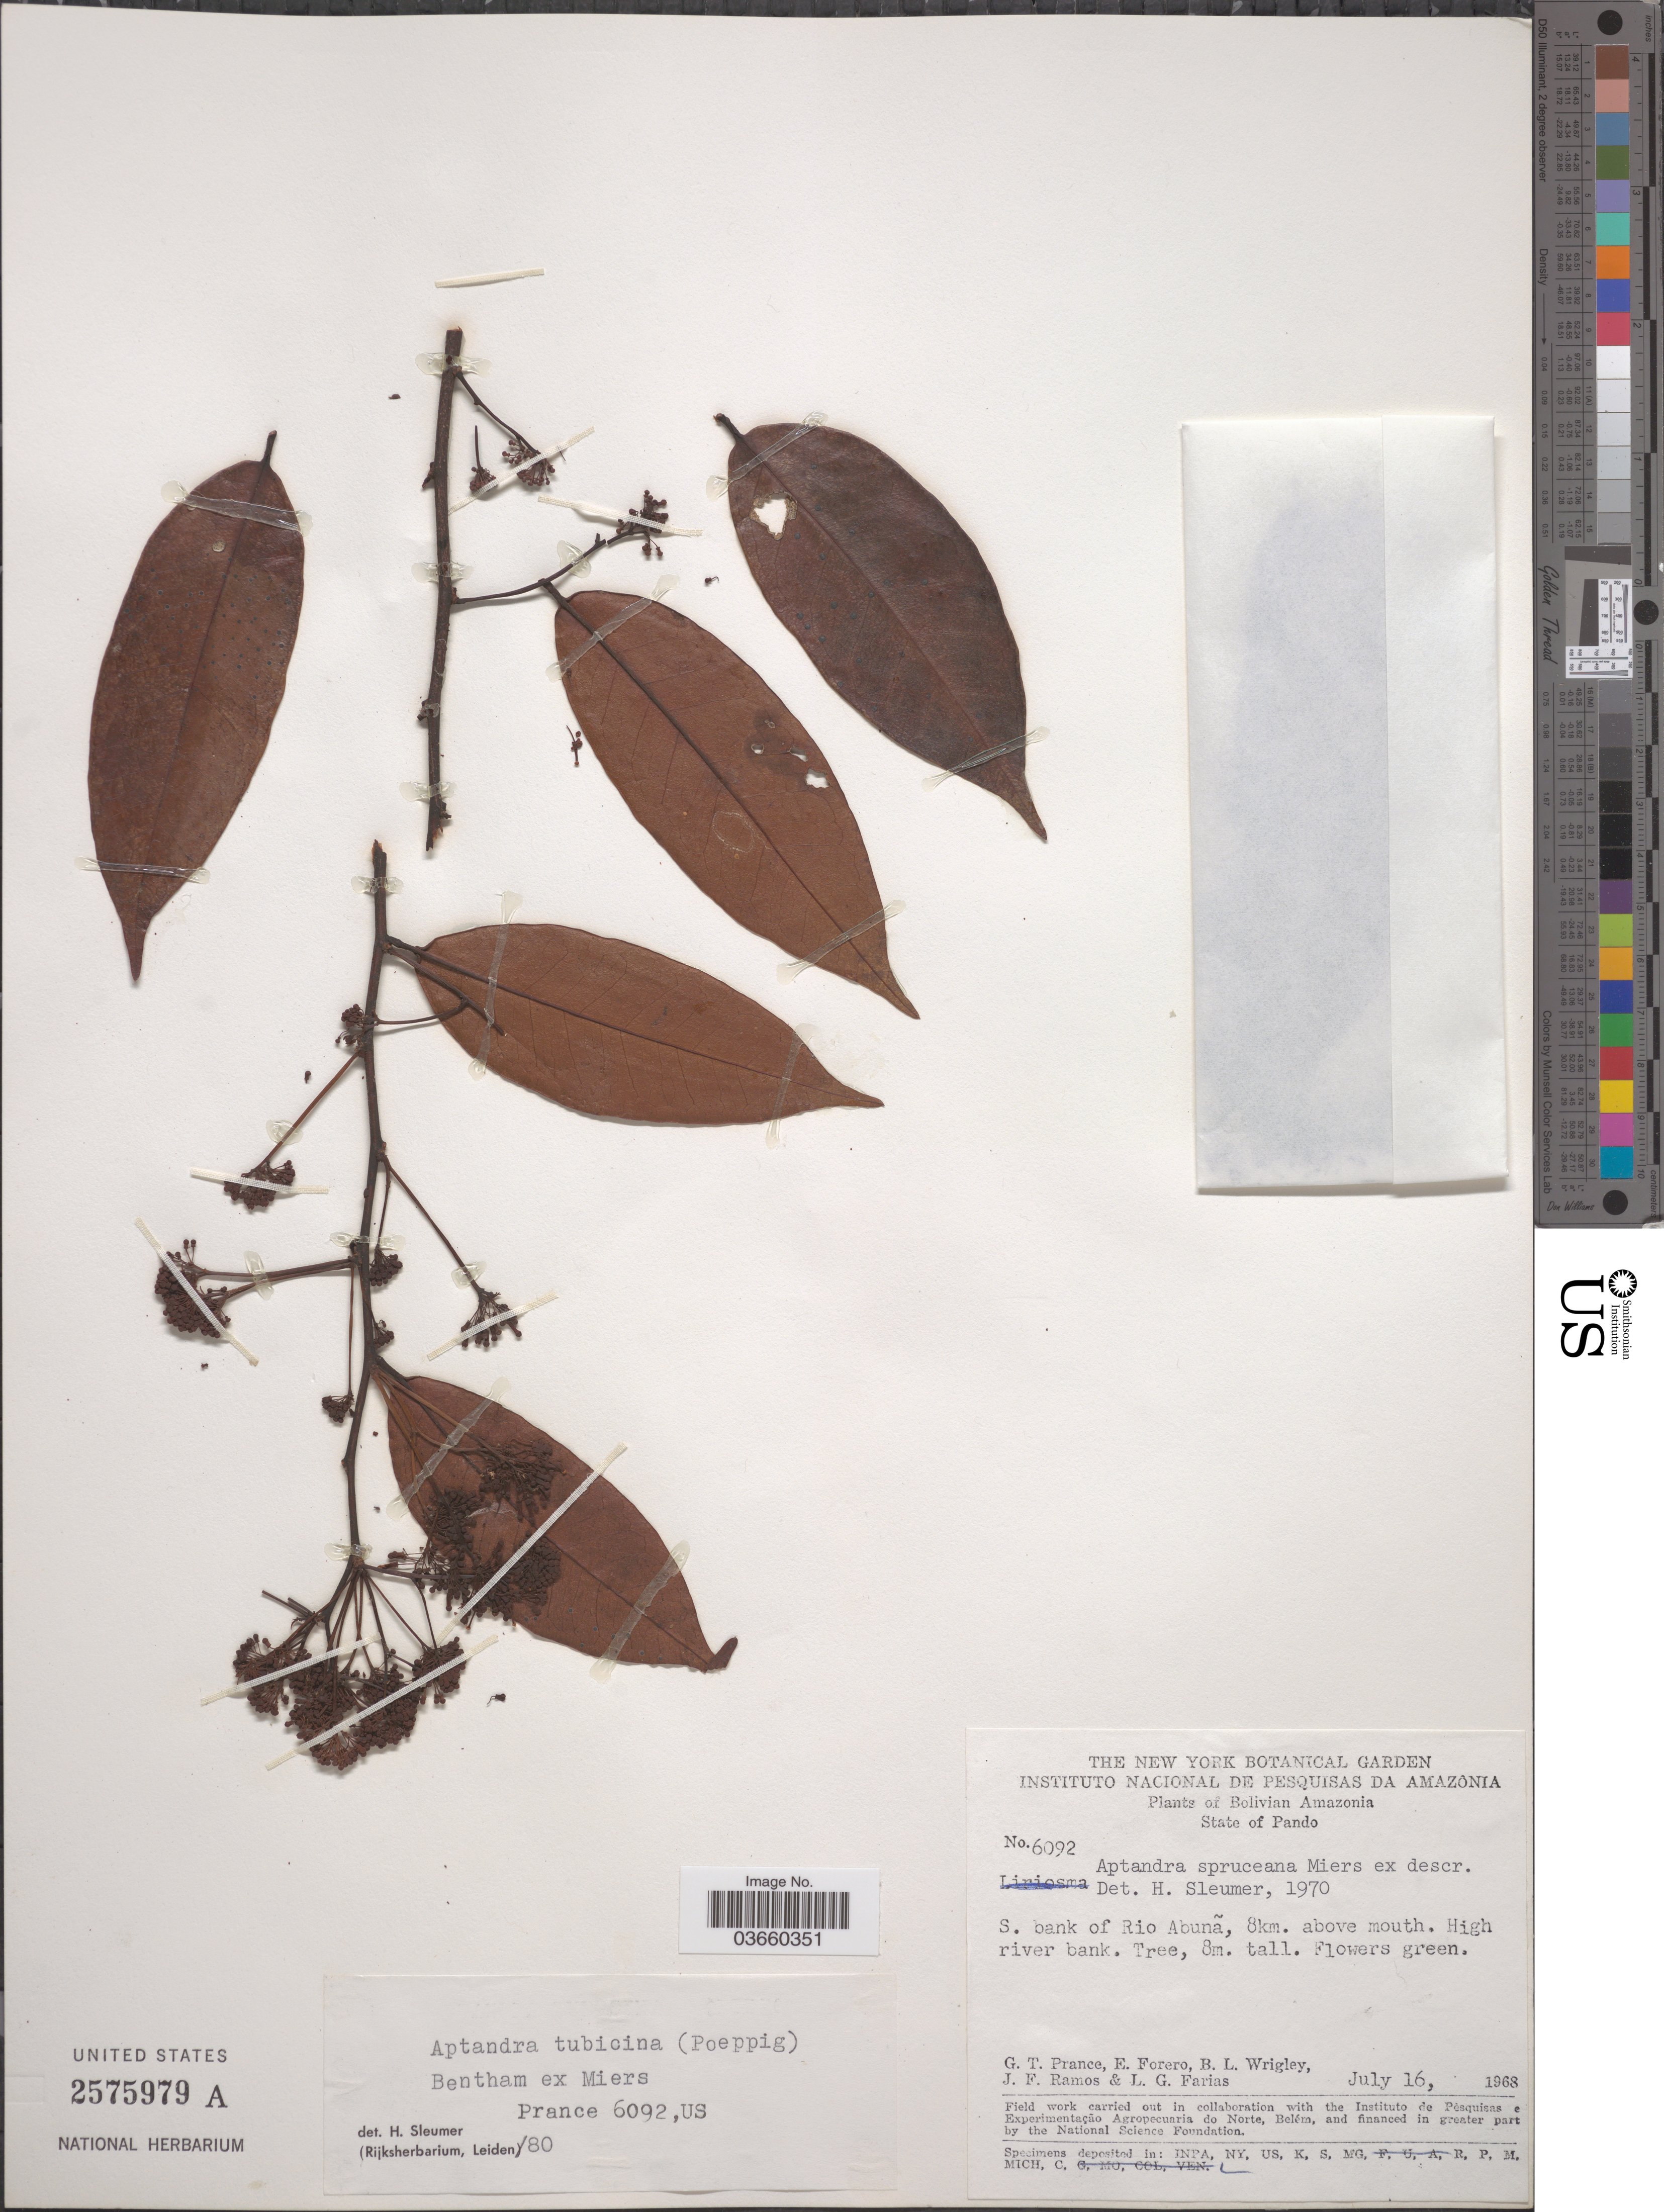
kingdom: Plantae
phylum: Tracheophyta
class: Magnoliopsida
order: Santalales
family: Aptandraceae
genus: Aptandra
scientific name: Aptandra tubicina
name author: (Poepp.) Miers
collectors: G. T. Prance, E. Forero, B. L. Wrigley, J. F. Ramos & L. G. Farias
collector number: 6092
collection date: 1968-07-16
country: Bolivia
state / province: Pando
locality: Bolivian Amazonia. S. bank of Rio Abunã, 8km. above mouth. High river bank.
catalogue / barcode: US 2575979A